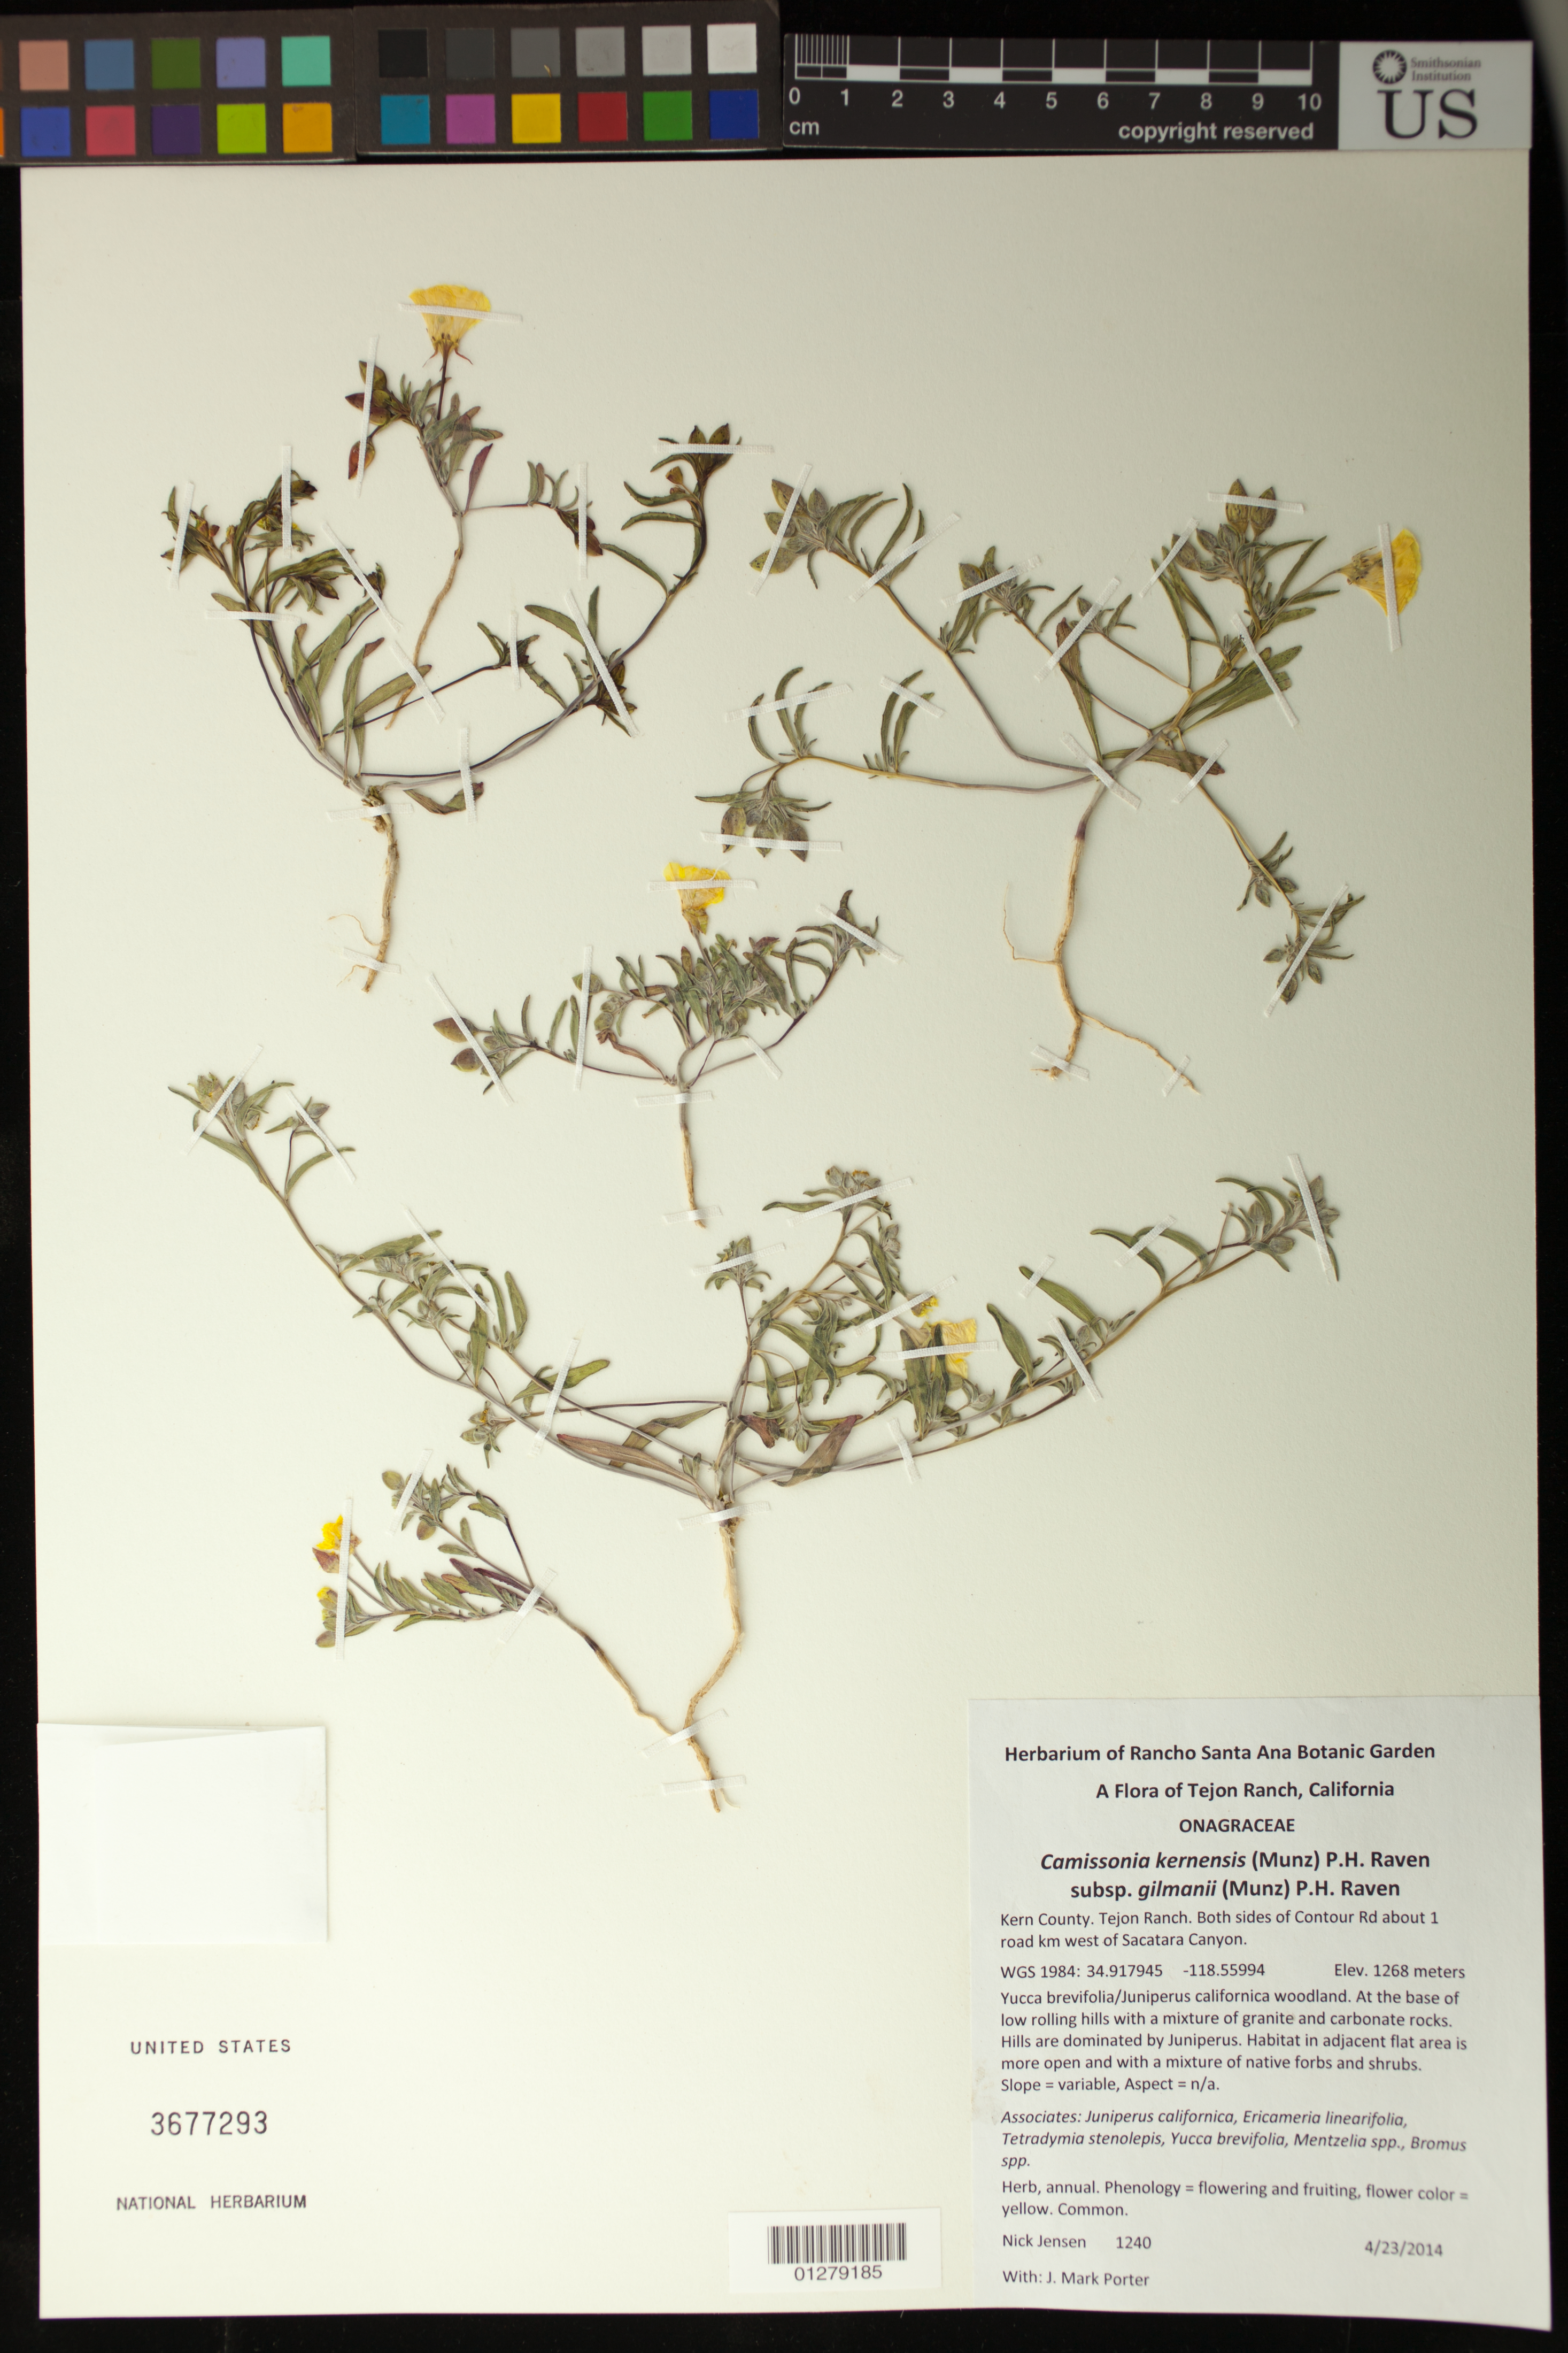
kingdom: Plantae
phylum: Tracheophyta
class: Magnoliopsida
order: Myrtales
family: Onagraceae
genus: Camissonia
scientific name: Camissonia kernensis subsp. gilmanii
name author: (Munz) P.H. Raven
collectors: N. Jensen & J. M. Porter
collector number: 1240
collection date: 2014-04-23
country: United States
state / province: California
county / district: Kern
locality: Tejon Ranch, both sides of Contour Road aobut 1 road km west of Sacatara Canyon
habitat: Woodland, at the base of low rolling hills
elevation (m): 1268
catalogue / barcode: US 3677293